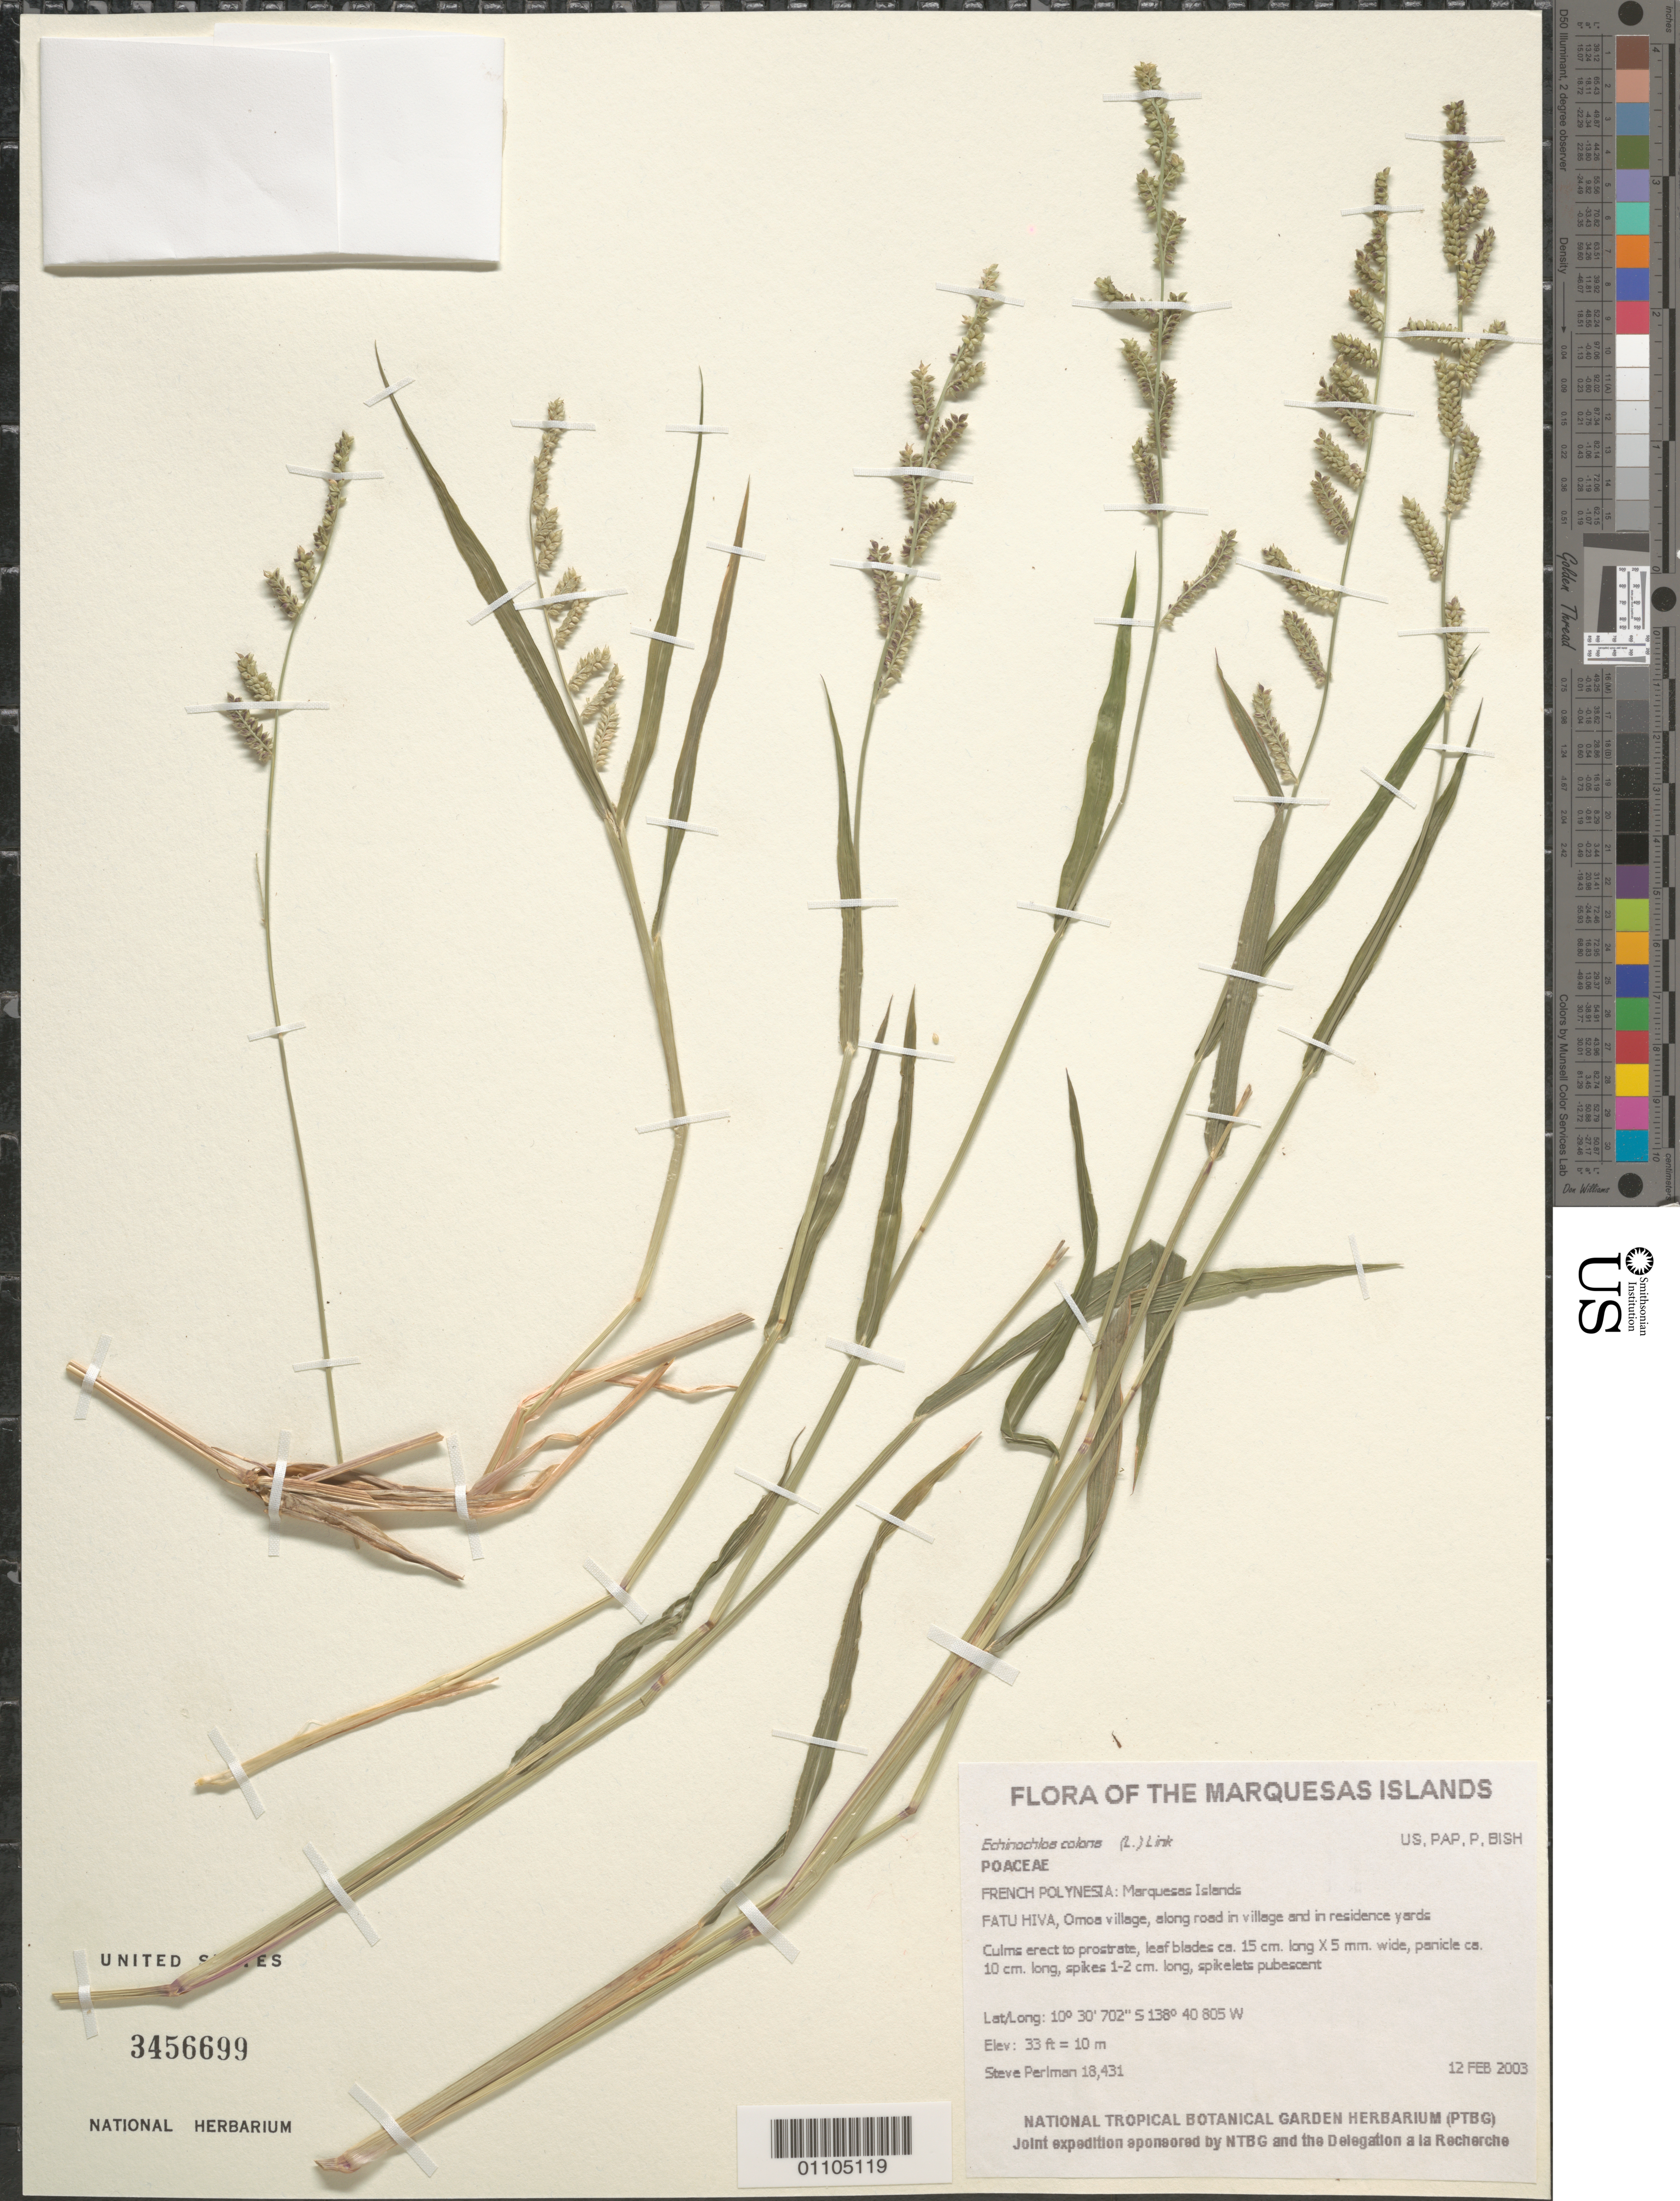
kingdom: Plantae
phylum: Tracheophyta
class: Liliopsida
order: Poales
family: Poaceae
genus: Echinochloa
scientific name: Echinochloa colona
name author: (L.) Link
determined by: Perlman, S. P.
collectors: S. P. Perlman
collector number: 18431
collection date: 2003-02-12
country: French Polynesia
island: Fatu Hiva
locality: Omoa village, along road in village and in residence yards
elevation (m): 10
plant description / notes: Perlman 18431 is Psychotria marchionica Drake; weeds, goats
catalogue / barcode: US 3456699